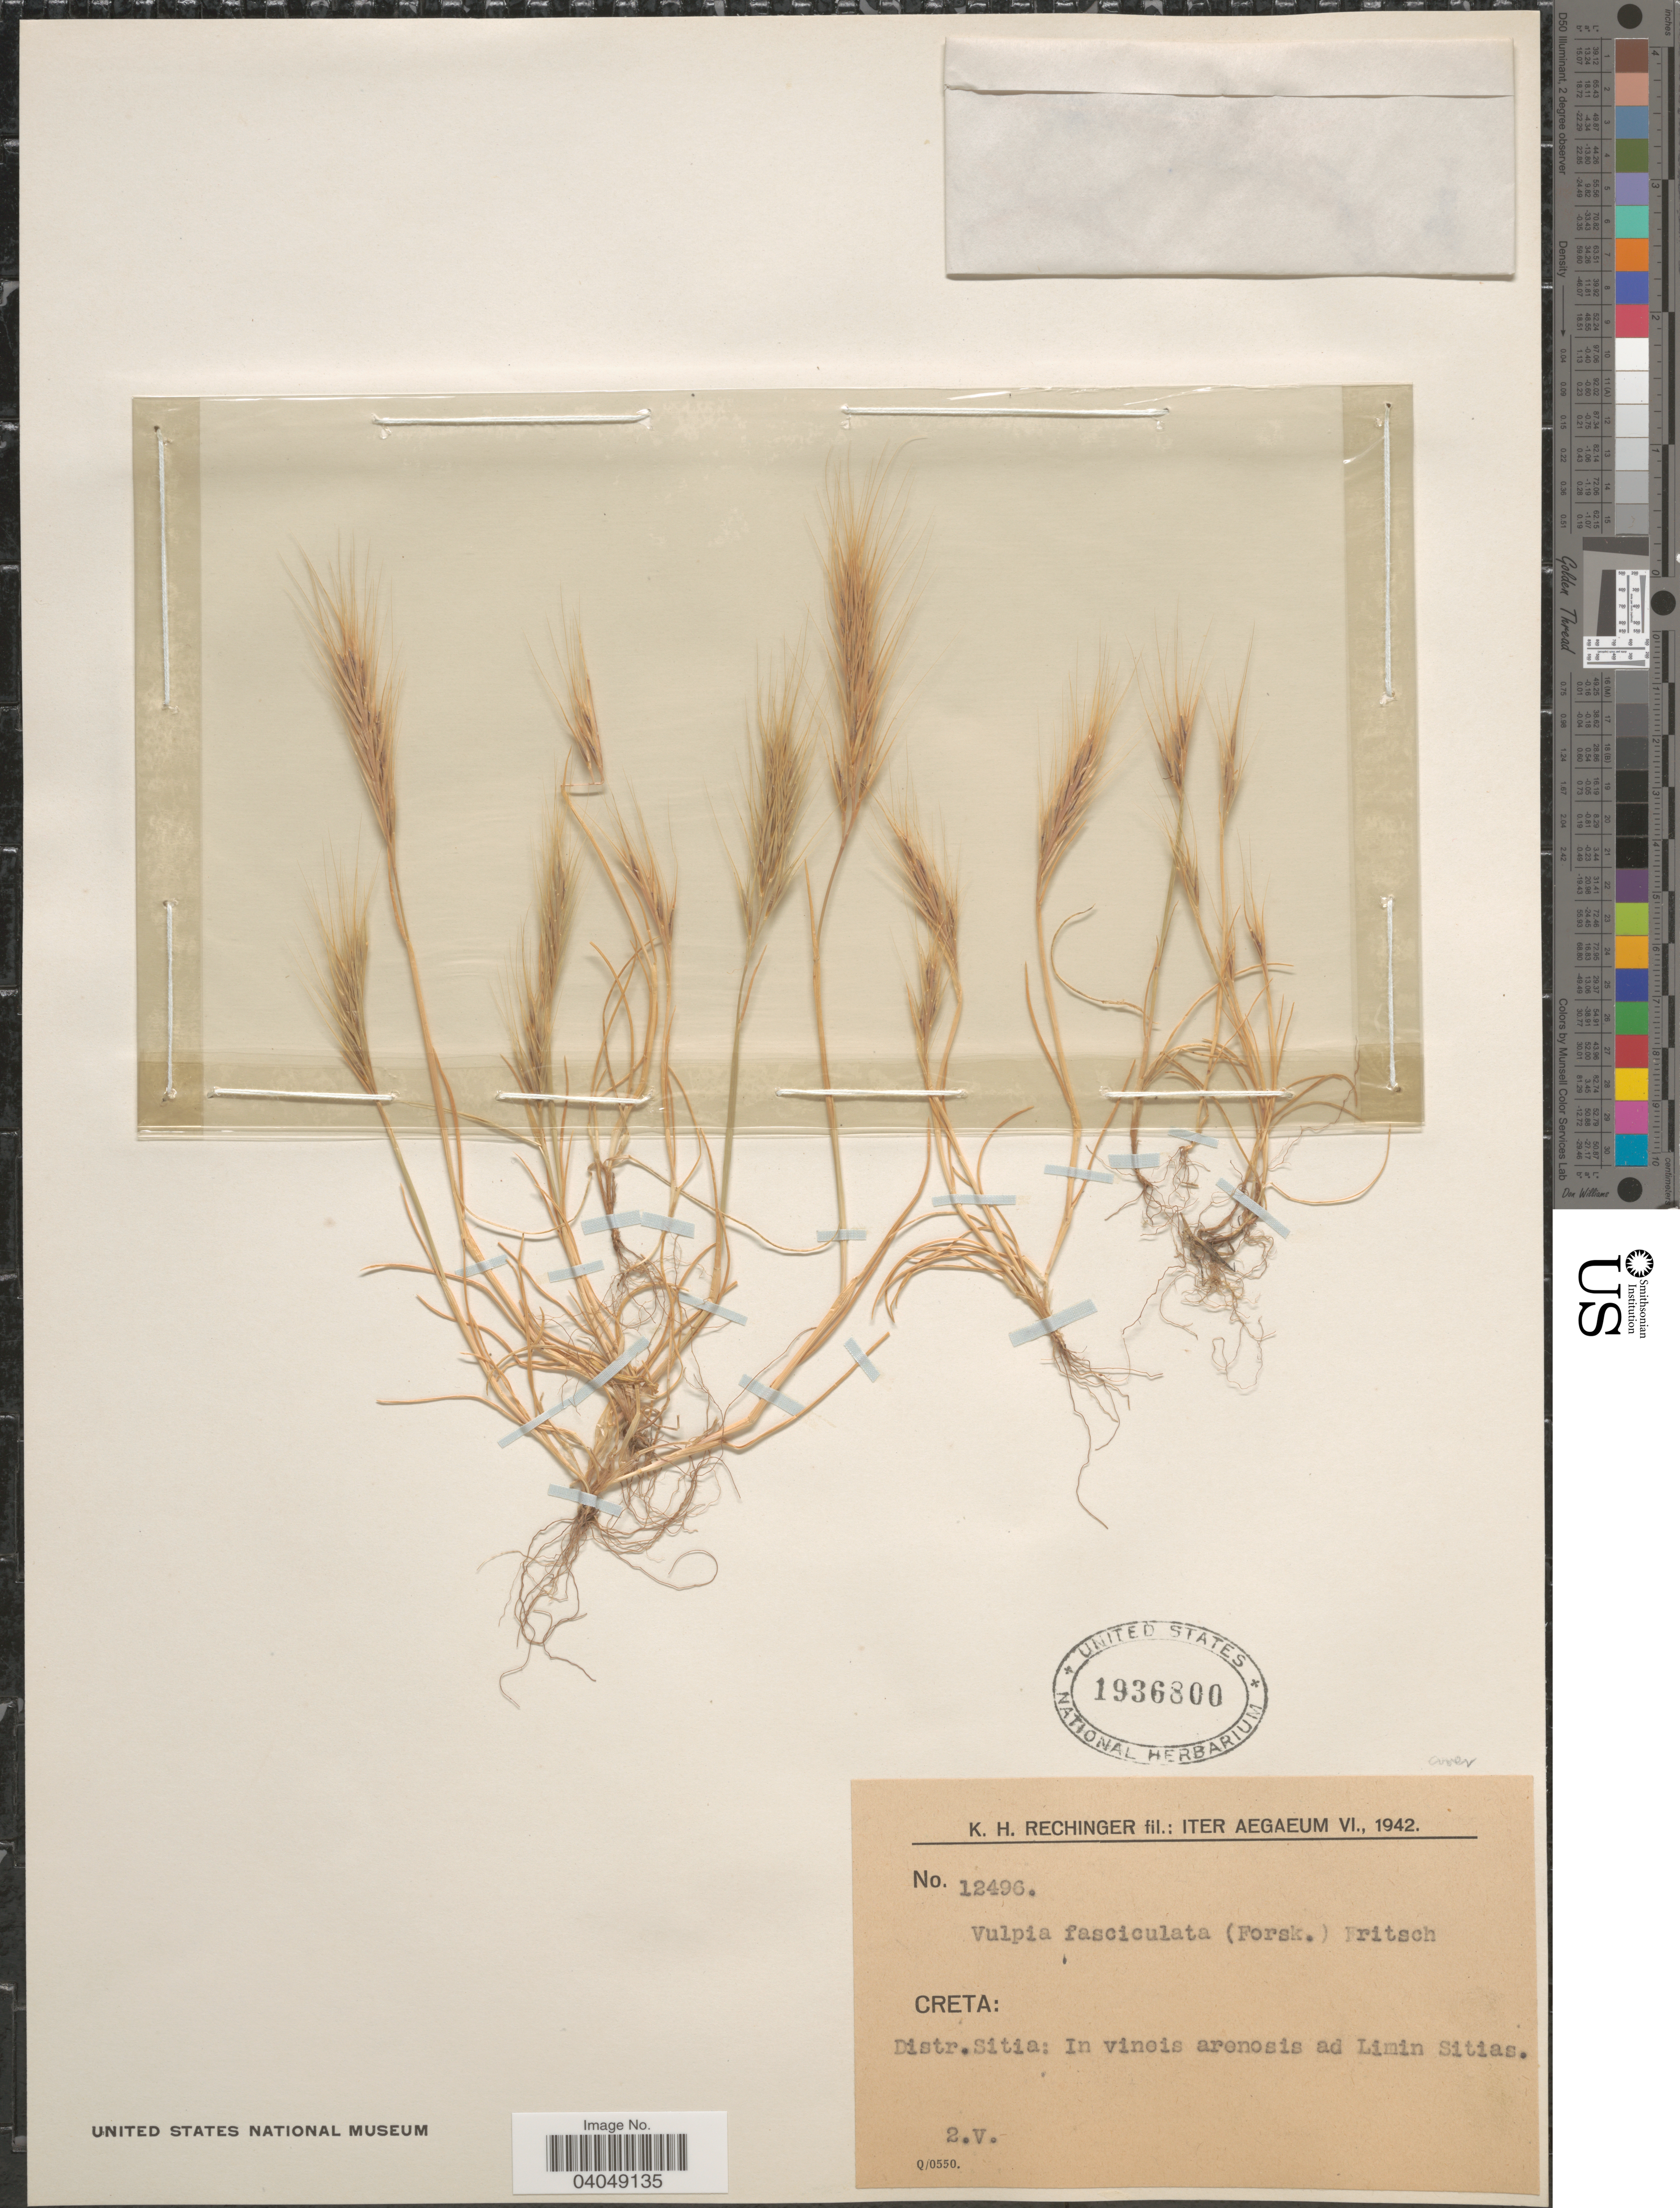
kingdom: Plantae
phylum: Tracheophyta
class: Liliopsida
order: Poales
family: Poaceae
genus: Festuca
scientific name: Festuca fasciculata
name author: Forssk.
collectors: K. H. Rechinger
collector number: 12496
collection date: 1942-05-02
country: Greece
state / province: Crete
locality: Iter Aegaeum. Creta: Distr. Sitia: In vineis arenosis ad Limin Sitias.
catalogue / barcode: US 1936800